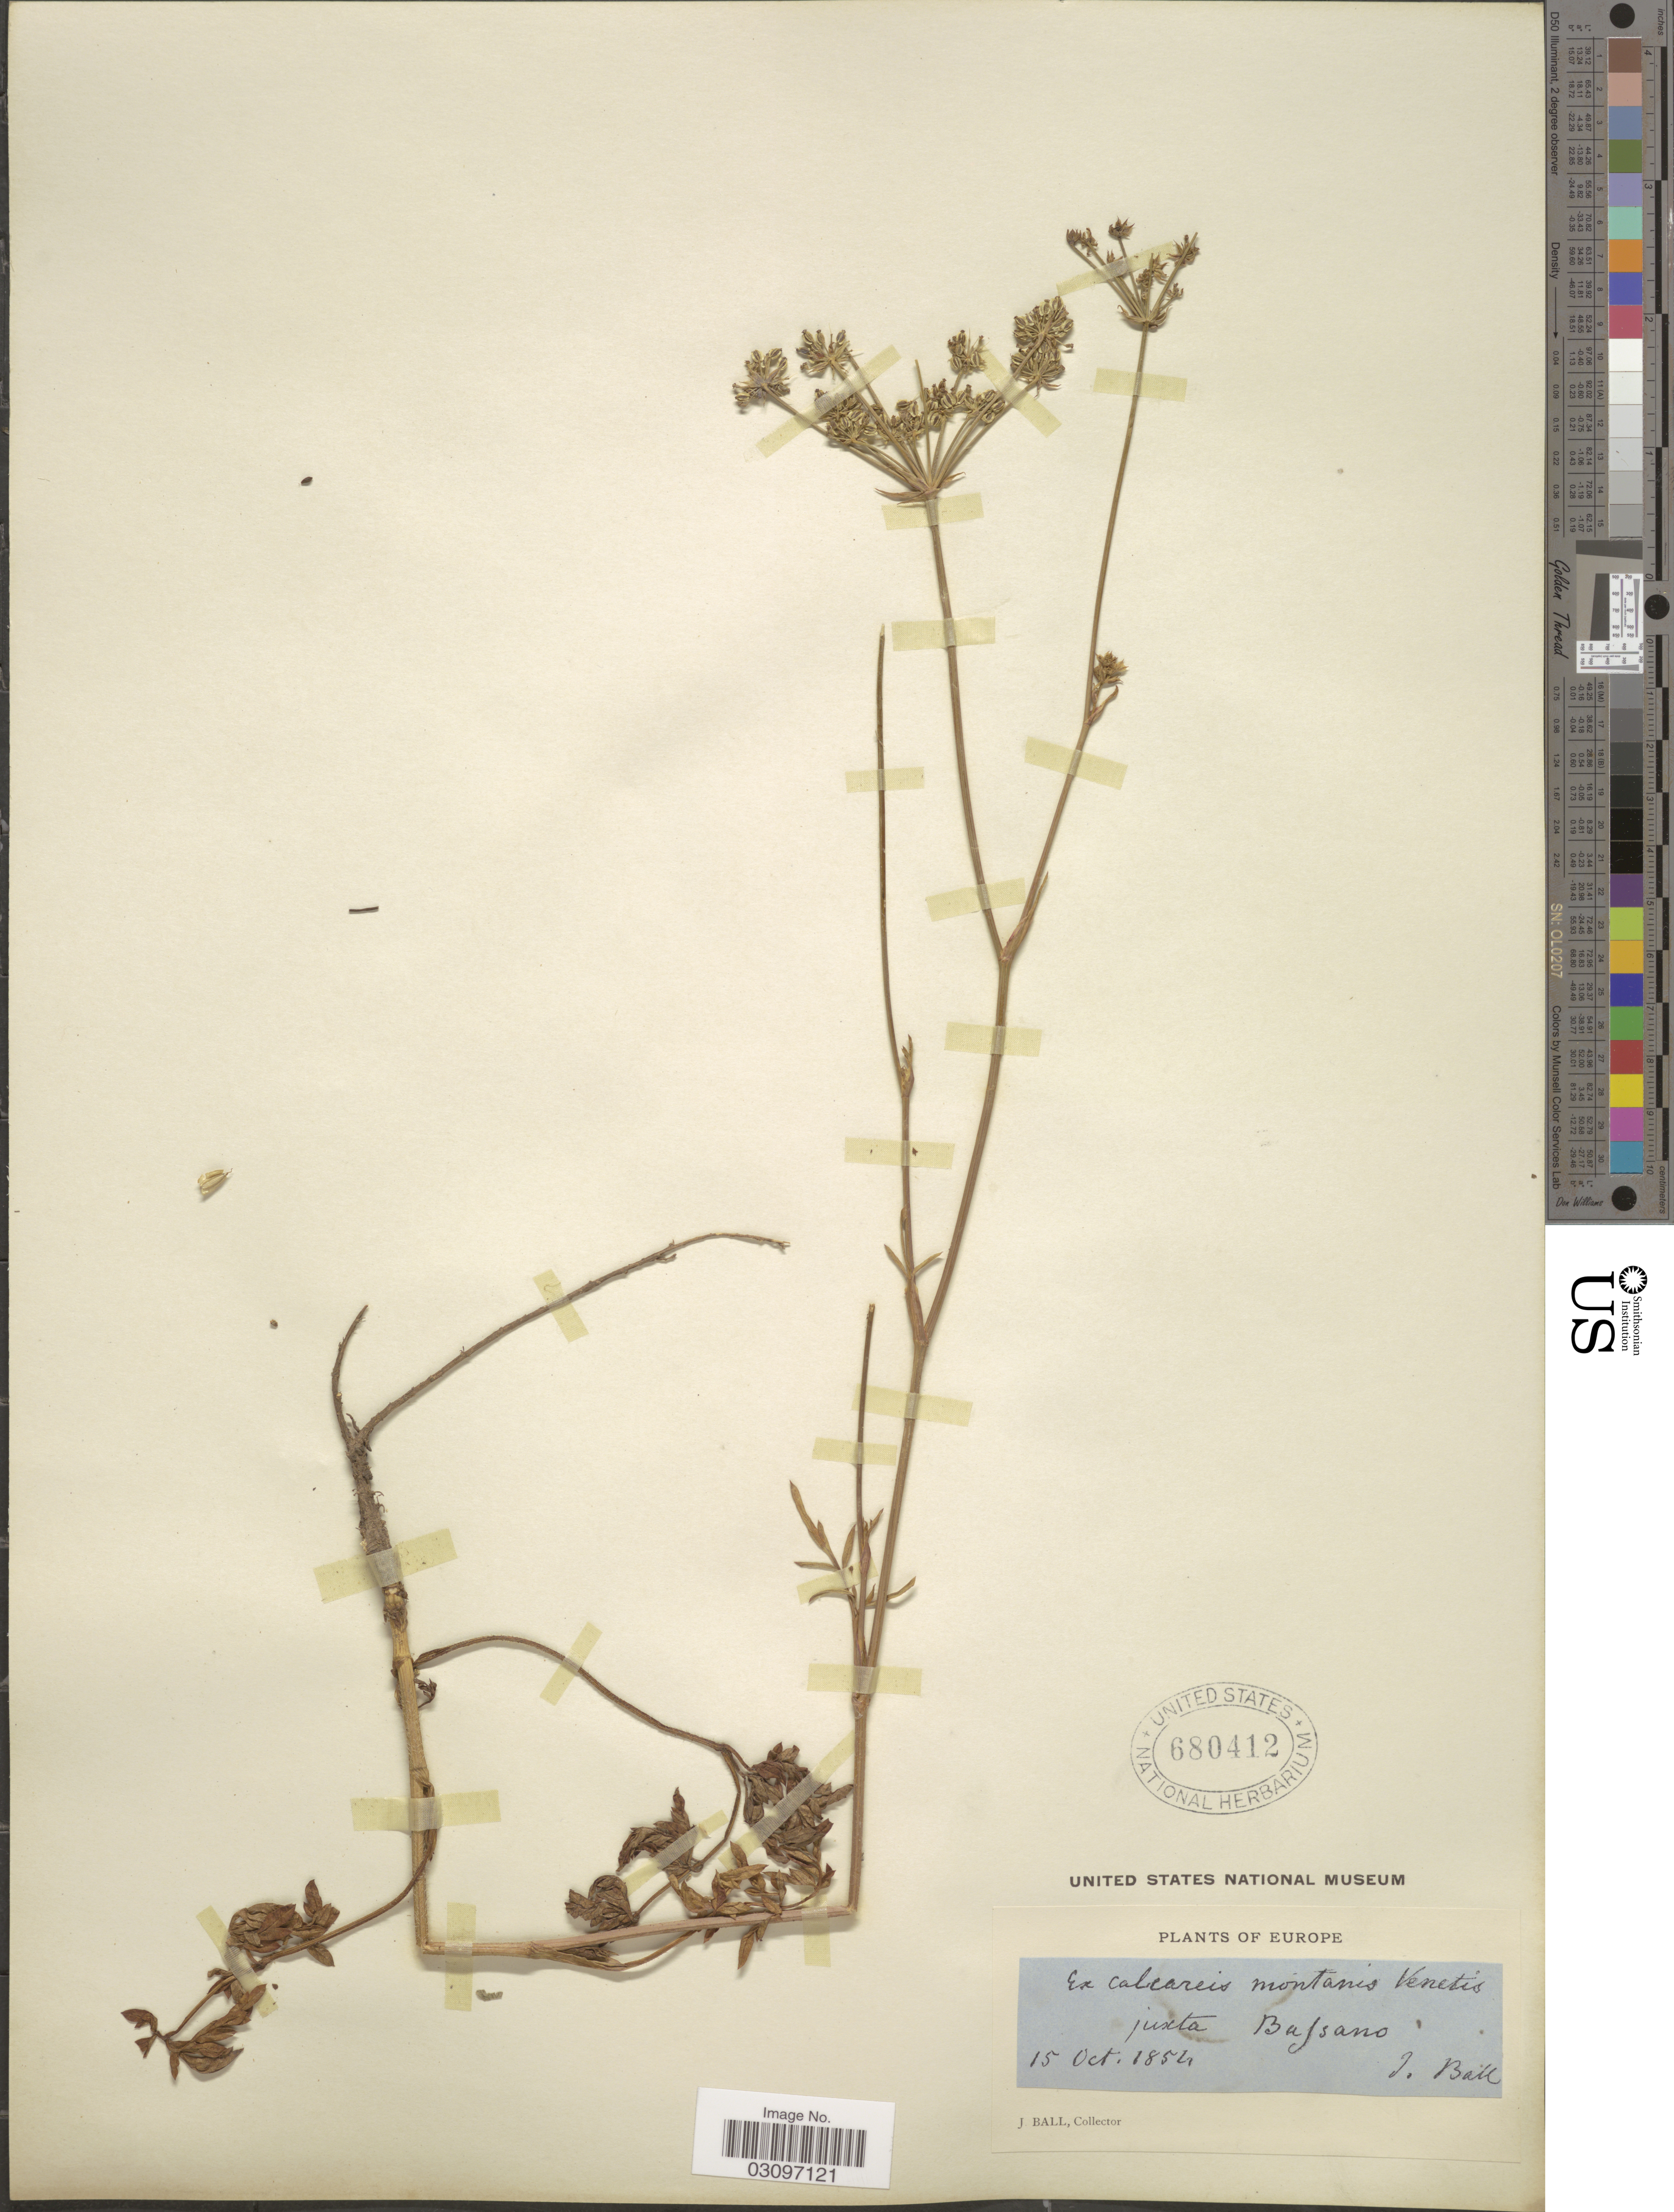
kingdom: Plantae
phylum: Tracheophyta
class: Magnoliopsida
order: Apiales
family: Apiaceae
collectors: J. Ball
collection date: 1854-10-15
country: Italy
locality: Europe. Ex calcareis montanis Venetis juxta Bassano.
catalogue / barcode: US 680412